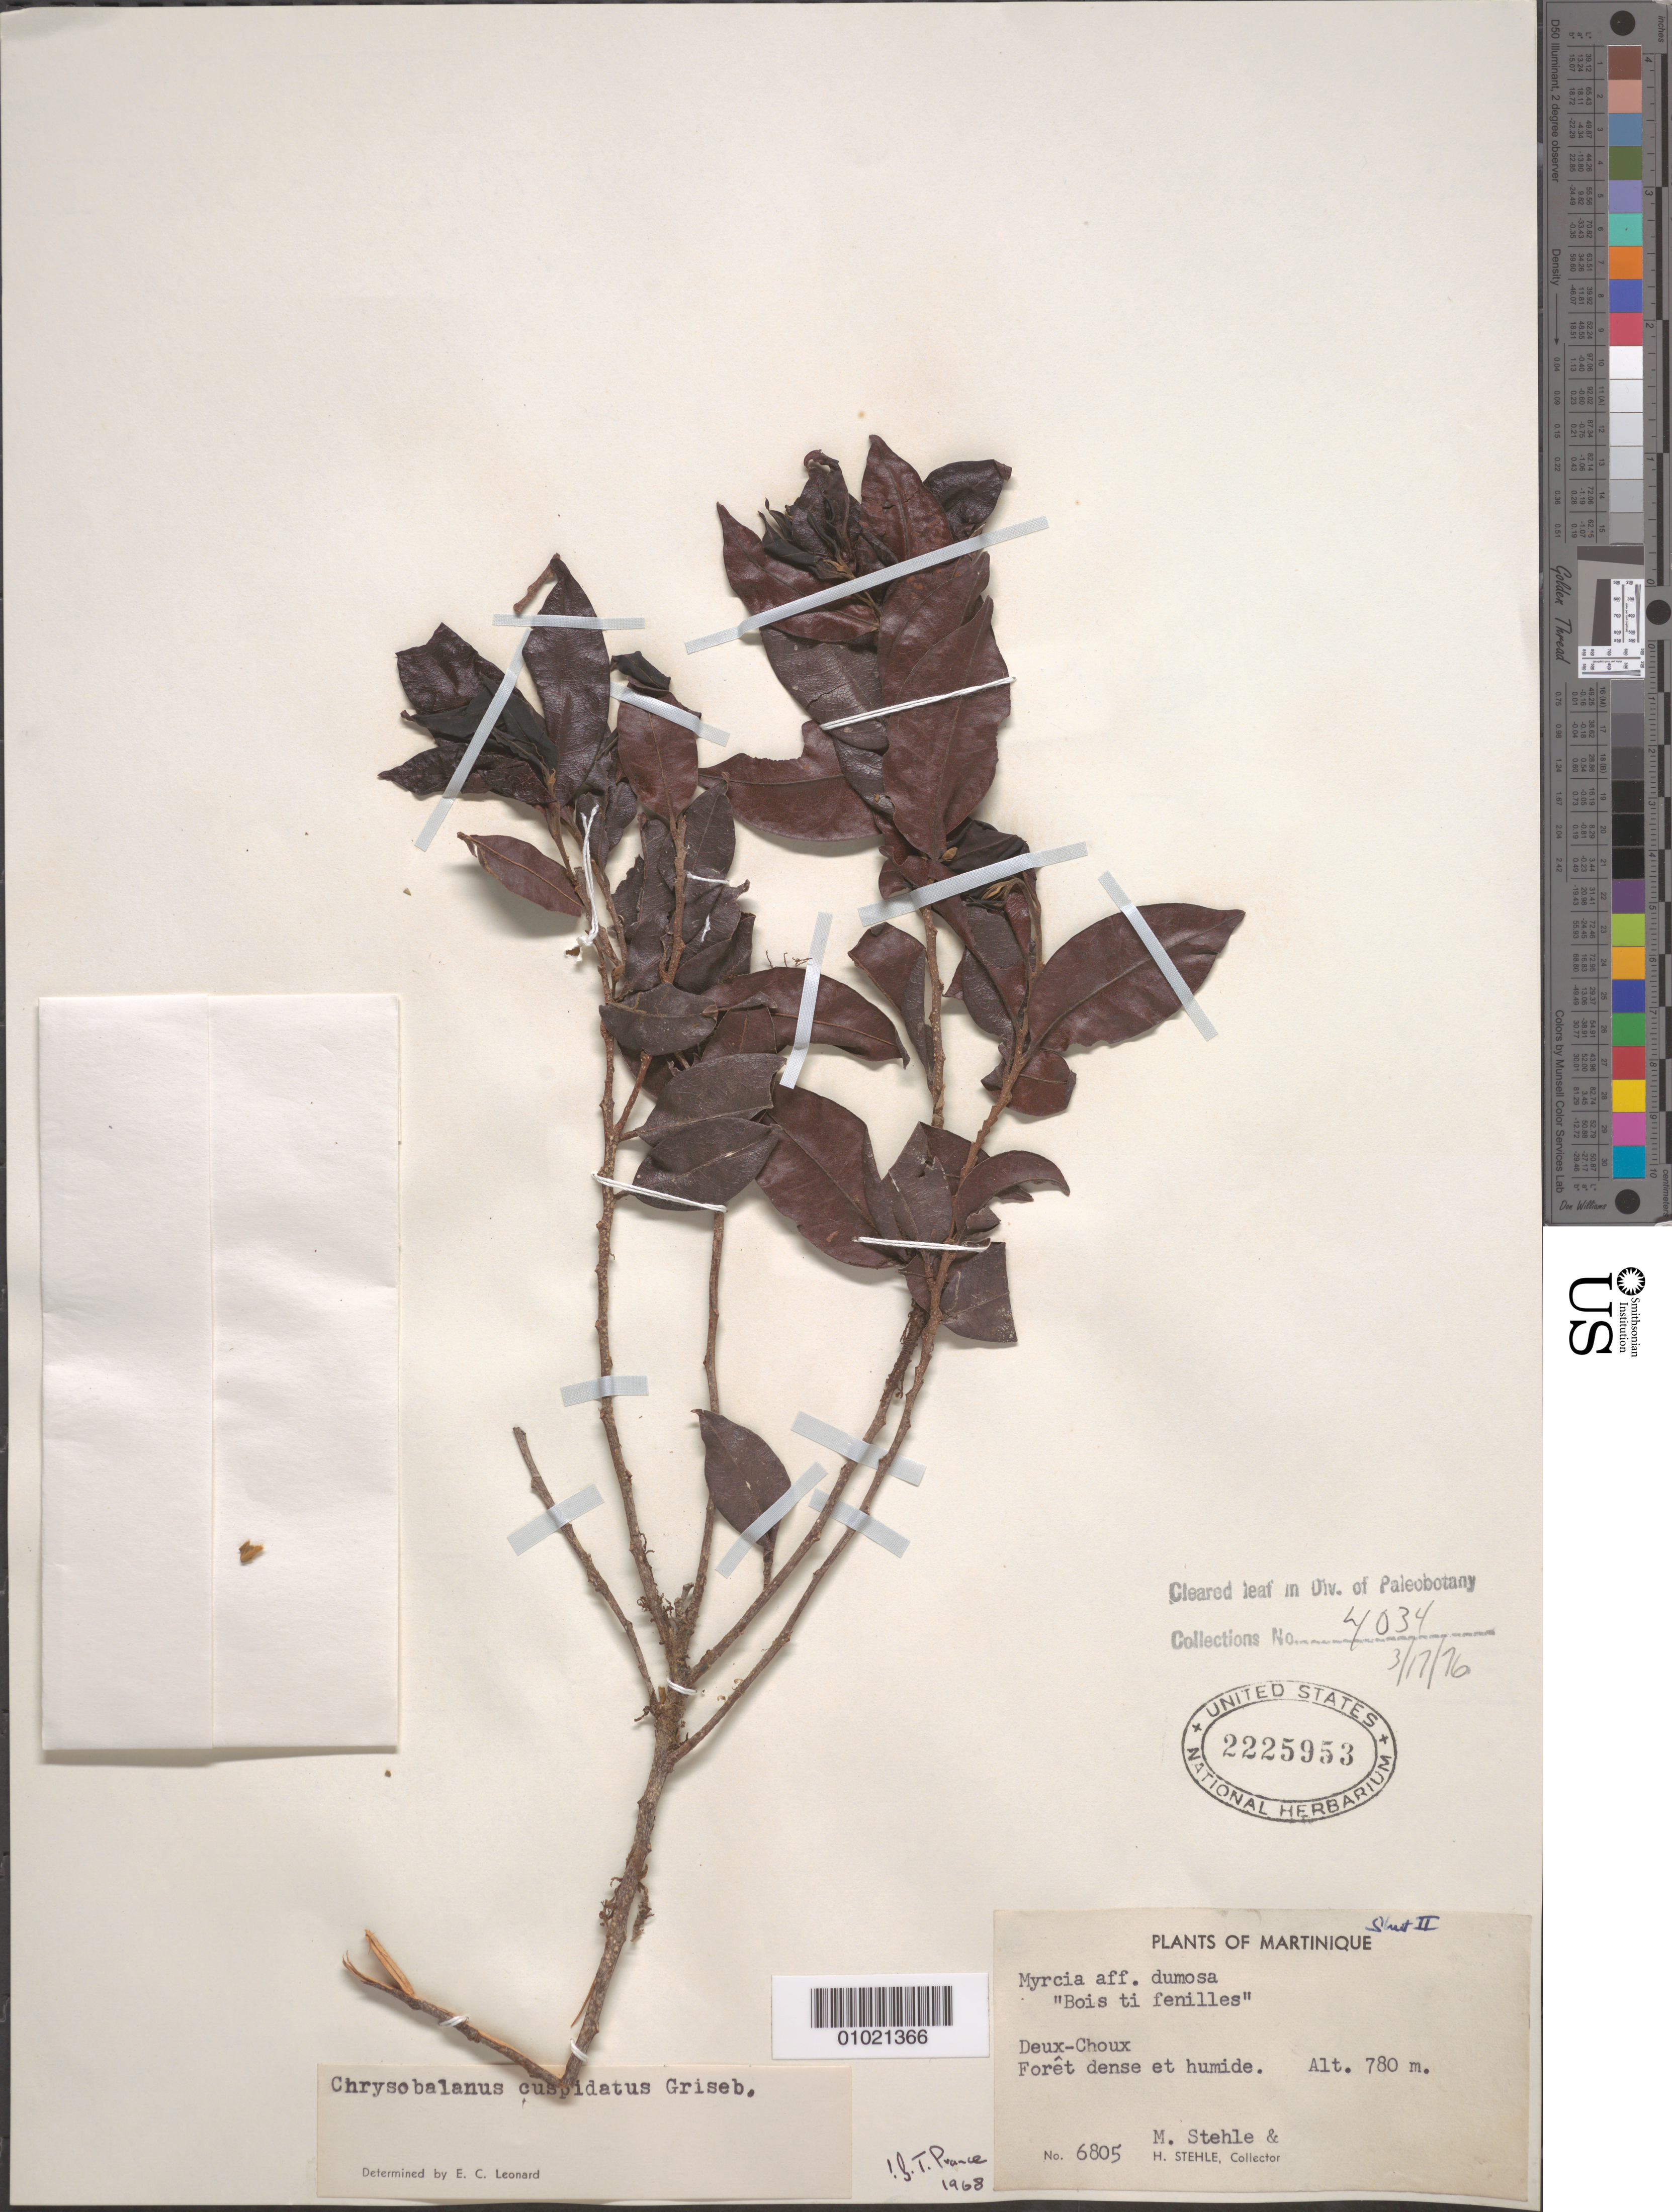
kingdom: Plantae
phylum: Tracheophyta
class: Magnoliopsida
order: Malpighiales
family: Chrysobalanaceae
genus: Chrysobalanus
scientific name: Chrysobalanus cuspidatus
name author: Griseb.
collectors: H. Stehlé & M. Stehlé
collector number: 6805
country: Martinique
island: Martinique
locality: Deux-Choux. Foret dense et humide.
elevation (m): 780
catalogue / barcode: US 2225953